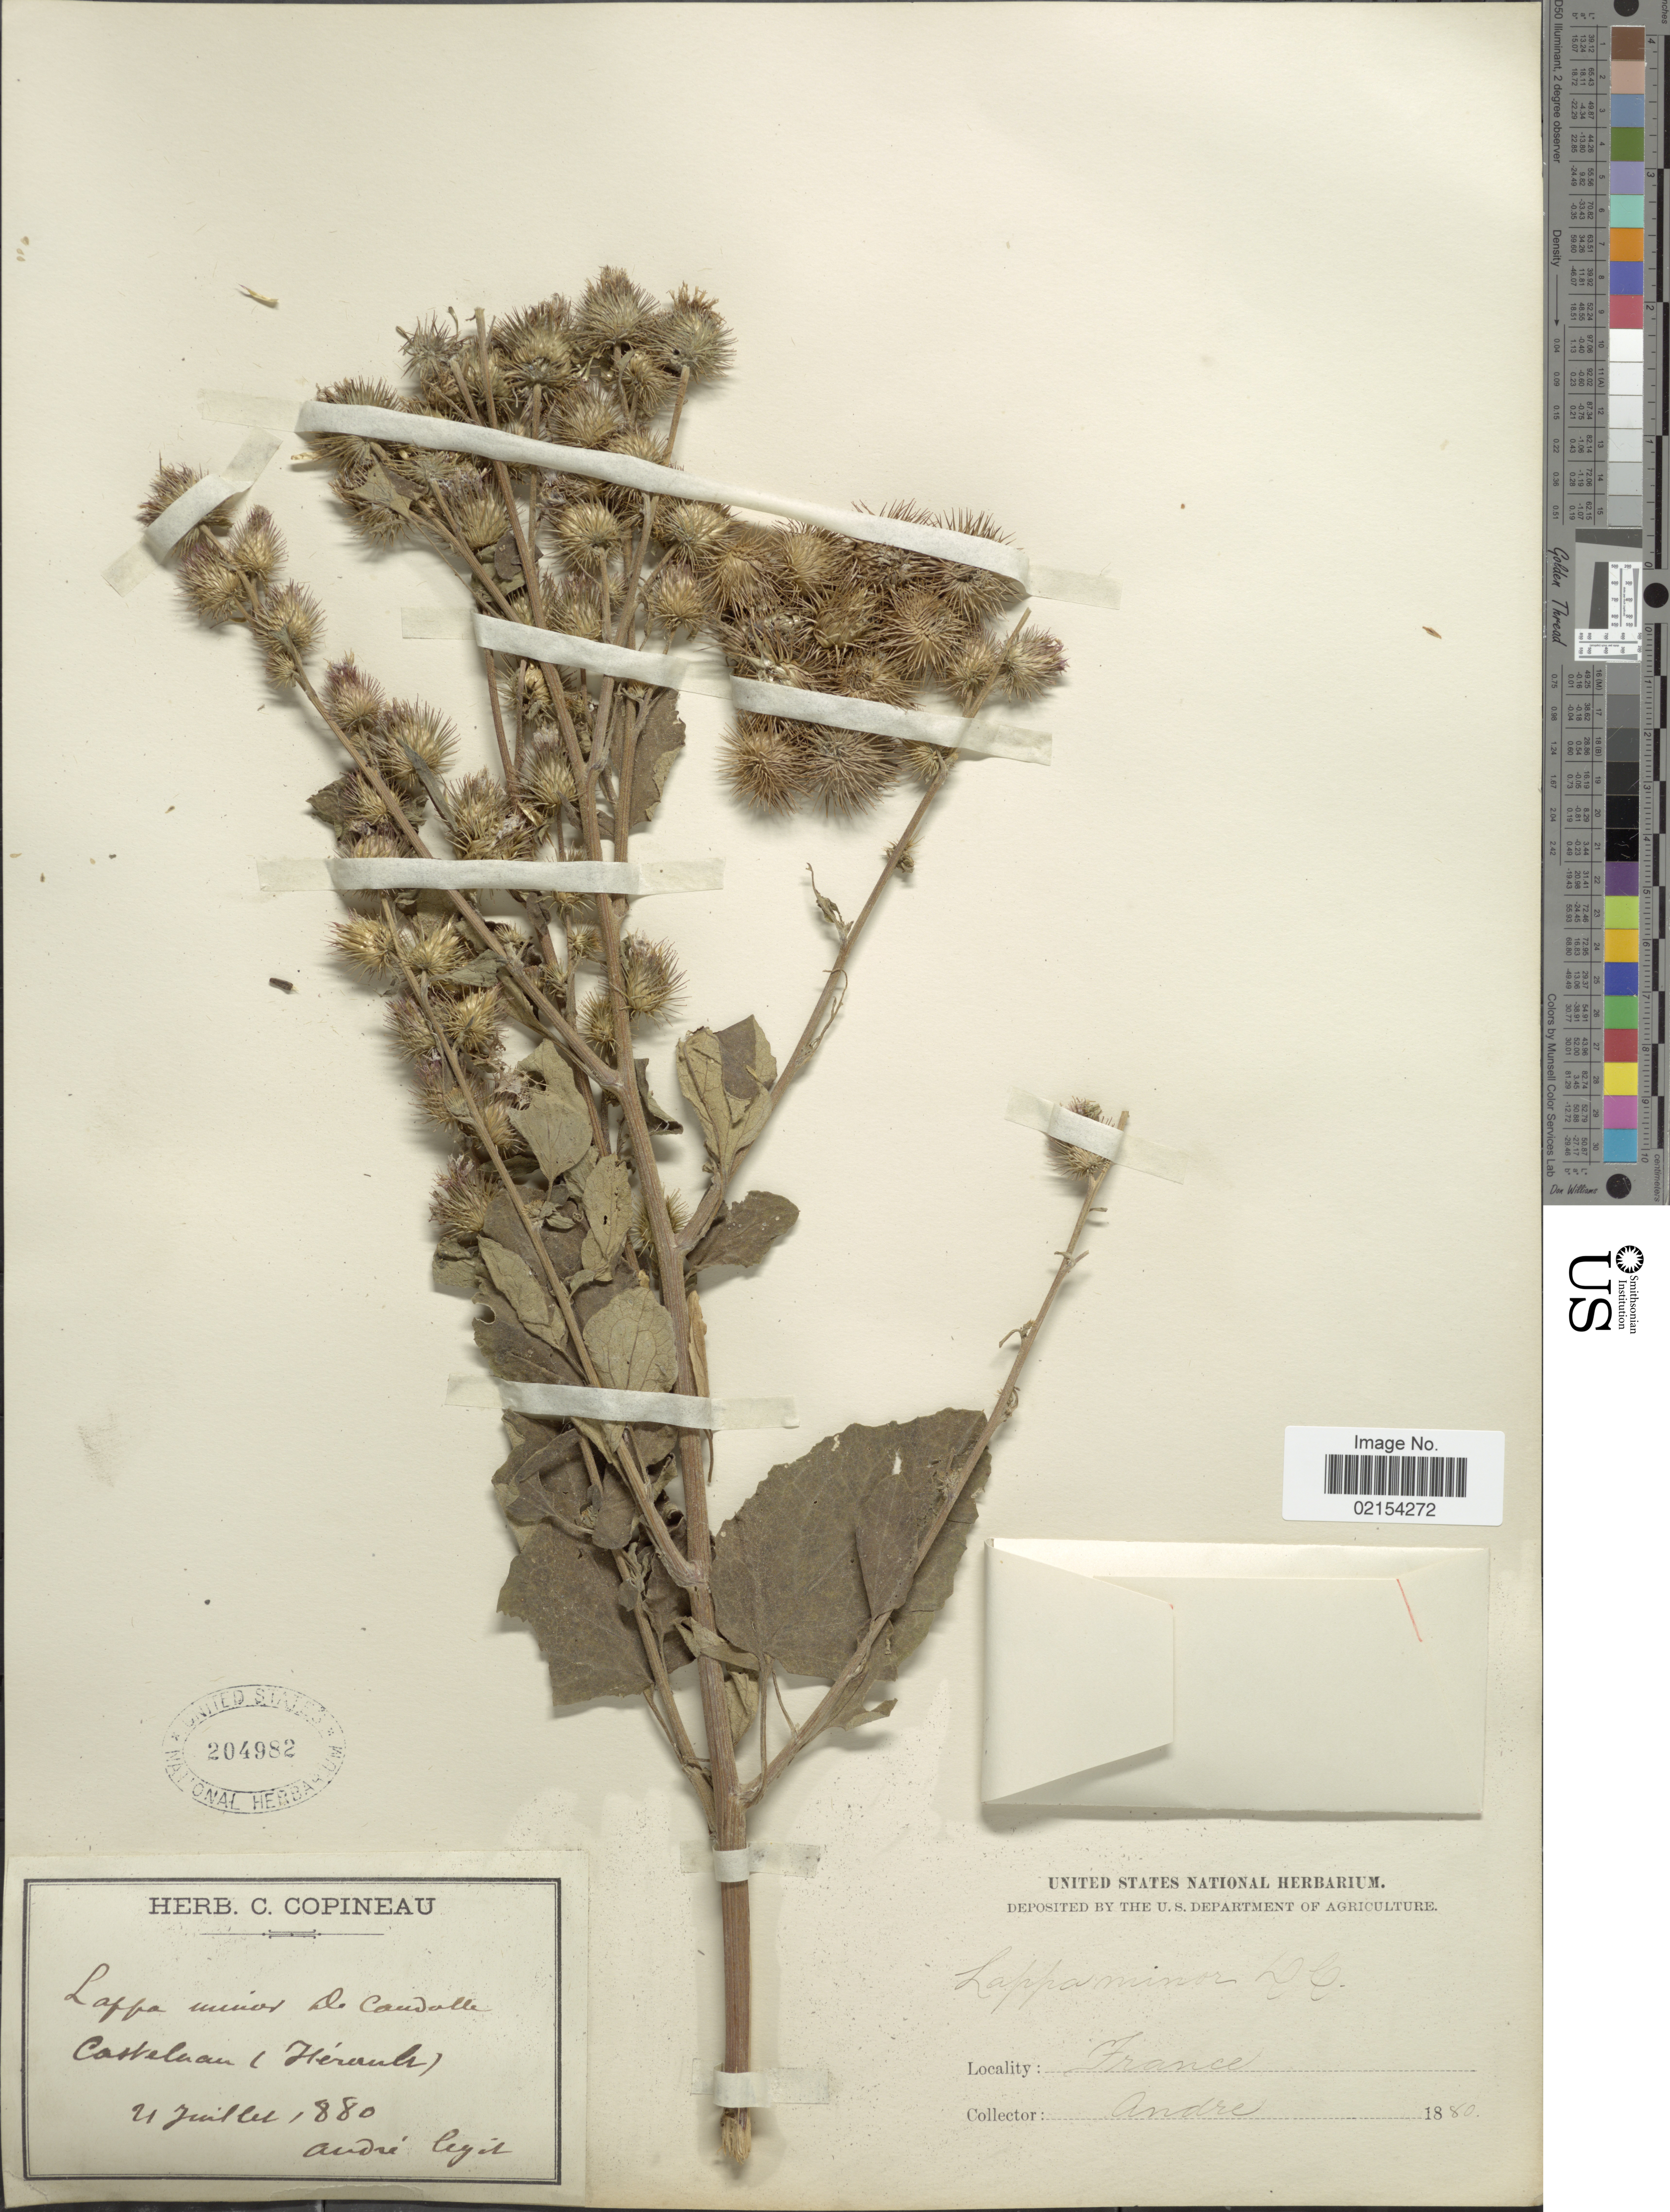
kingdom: Plantae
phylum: Tracheophyta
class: Magnoliopsida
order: Asterales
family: Asteraceae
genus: Arctium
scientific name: Arctium minus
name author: (Hill) Bernh.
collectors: André, --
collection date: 1880-07-21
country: France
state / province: Occitanie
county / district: Hérault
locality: Castelaan (Herault)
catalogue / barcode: US 204982